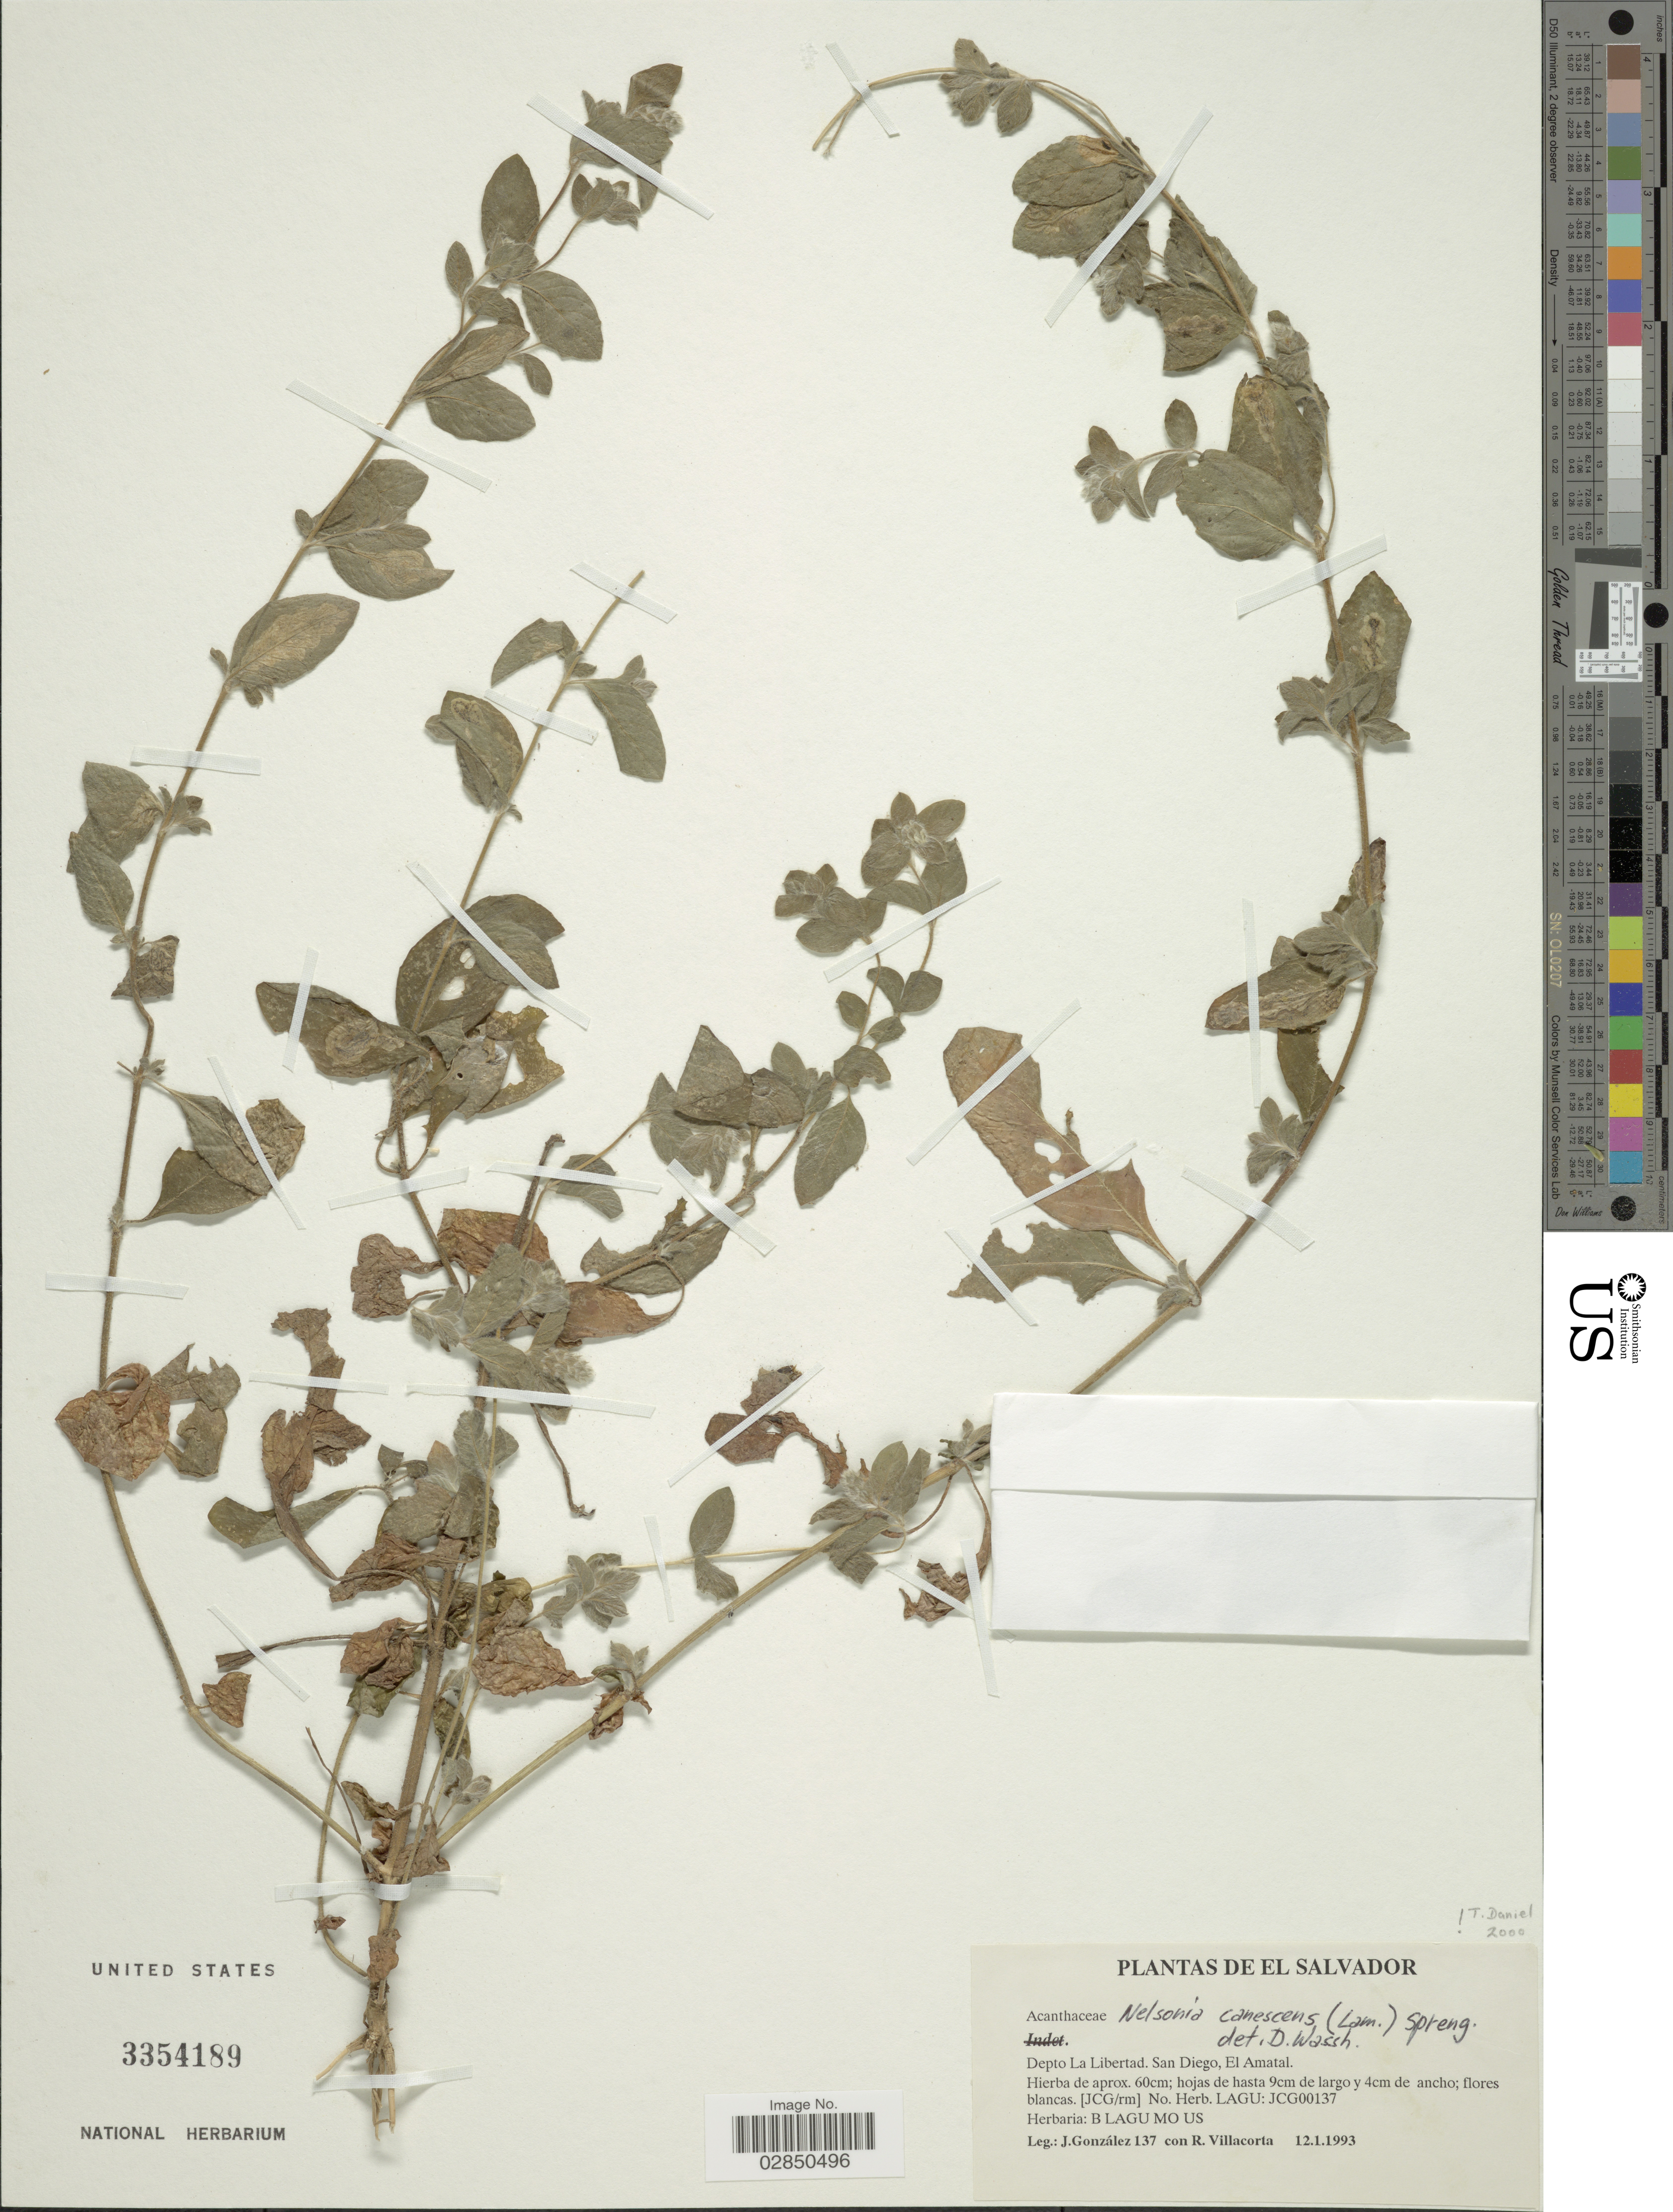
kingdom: Plantae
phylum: Tracheophyta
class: Magnoliopsida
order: Lamiales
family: Acanthaceae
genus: Nelsonia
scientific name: Nelsonia brunelloides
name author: (Lam.) Kuntze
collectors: J. González & R. Villacorta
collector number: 137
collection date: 1993-01-12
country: El Salvador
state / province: La Libertad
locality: Depto La Libertad. San Diego. El Amatal.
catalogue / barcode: US 3354189